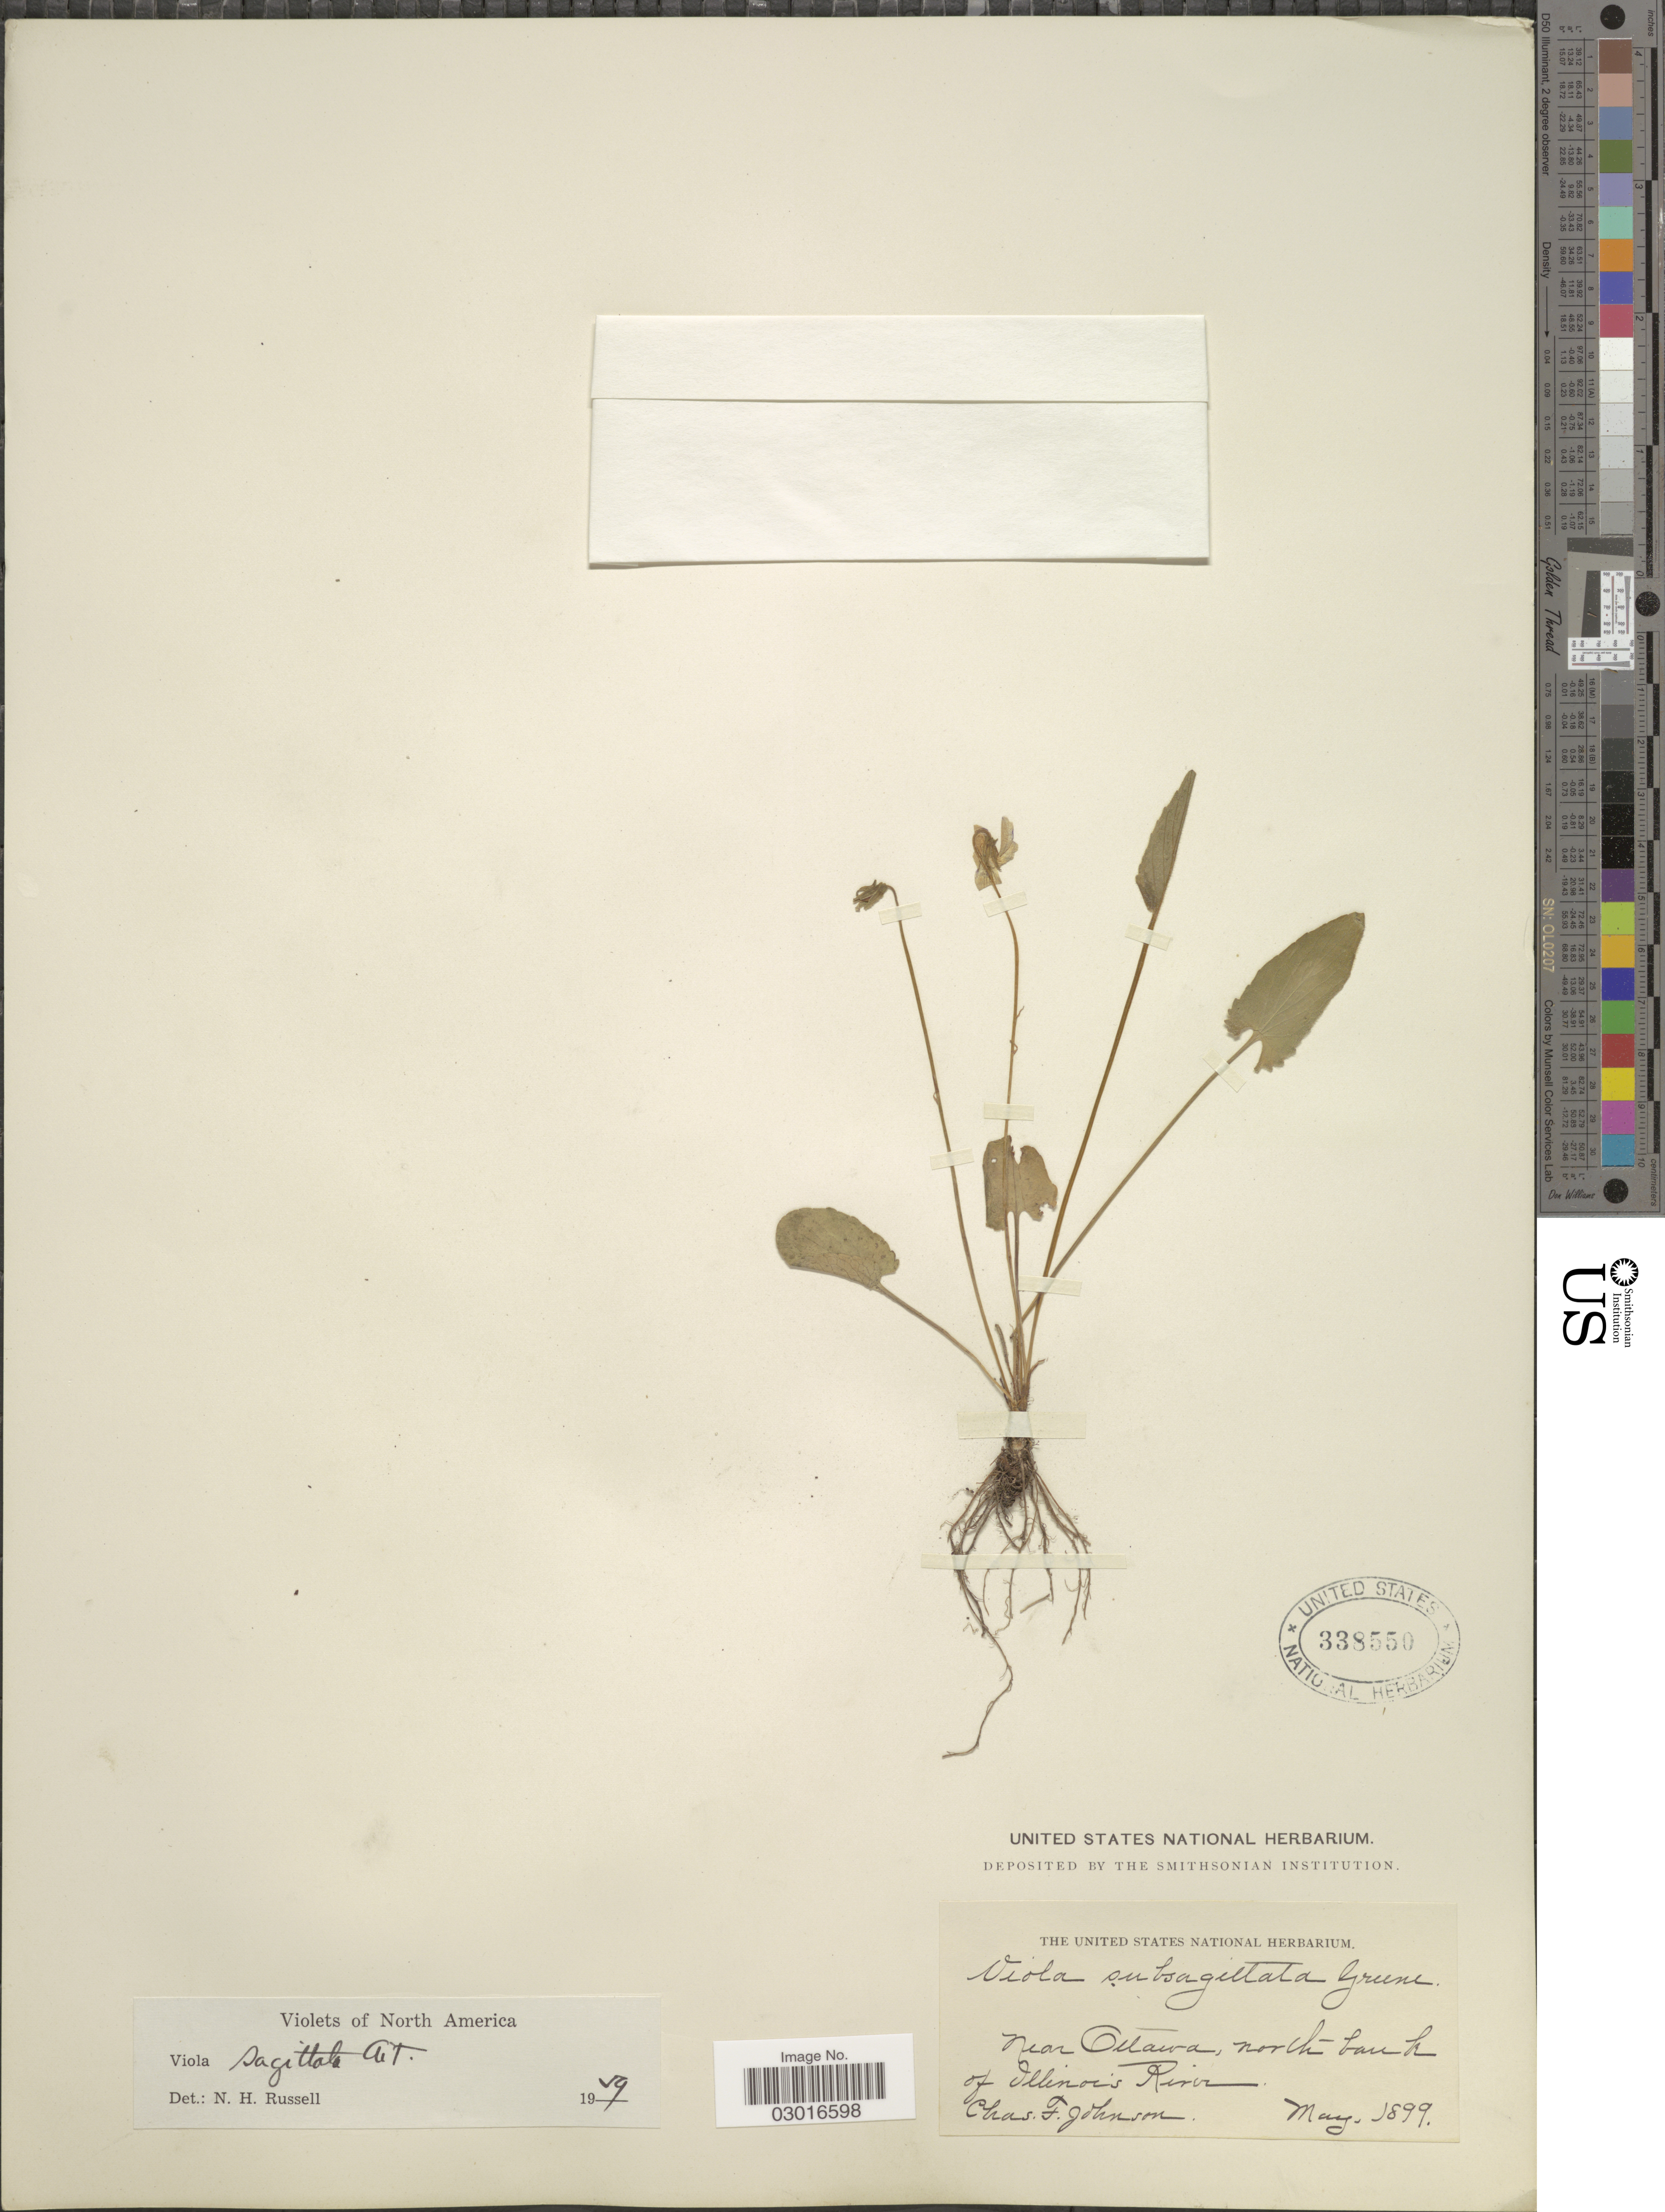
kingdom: Plantae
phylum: Tracheophyta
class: Magnoliopsida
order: Malpighiales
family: Violaceae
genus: Viola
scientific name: Viola sagittata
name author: Aiton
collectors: C. F. Johnson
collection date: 1899-05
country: United States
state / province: Illinois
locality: Near Ottawa, north bank of Illinois River.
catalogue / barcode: US 338550